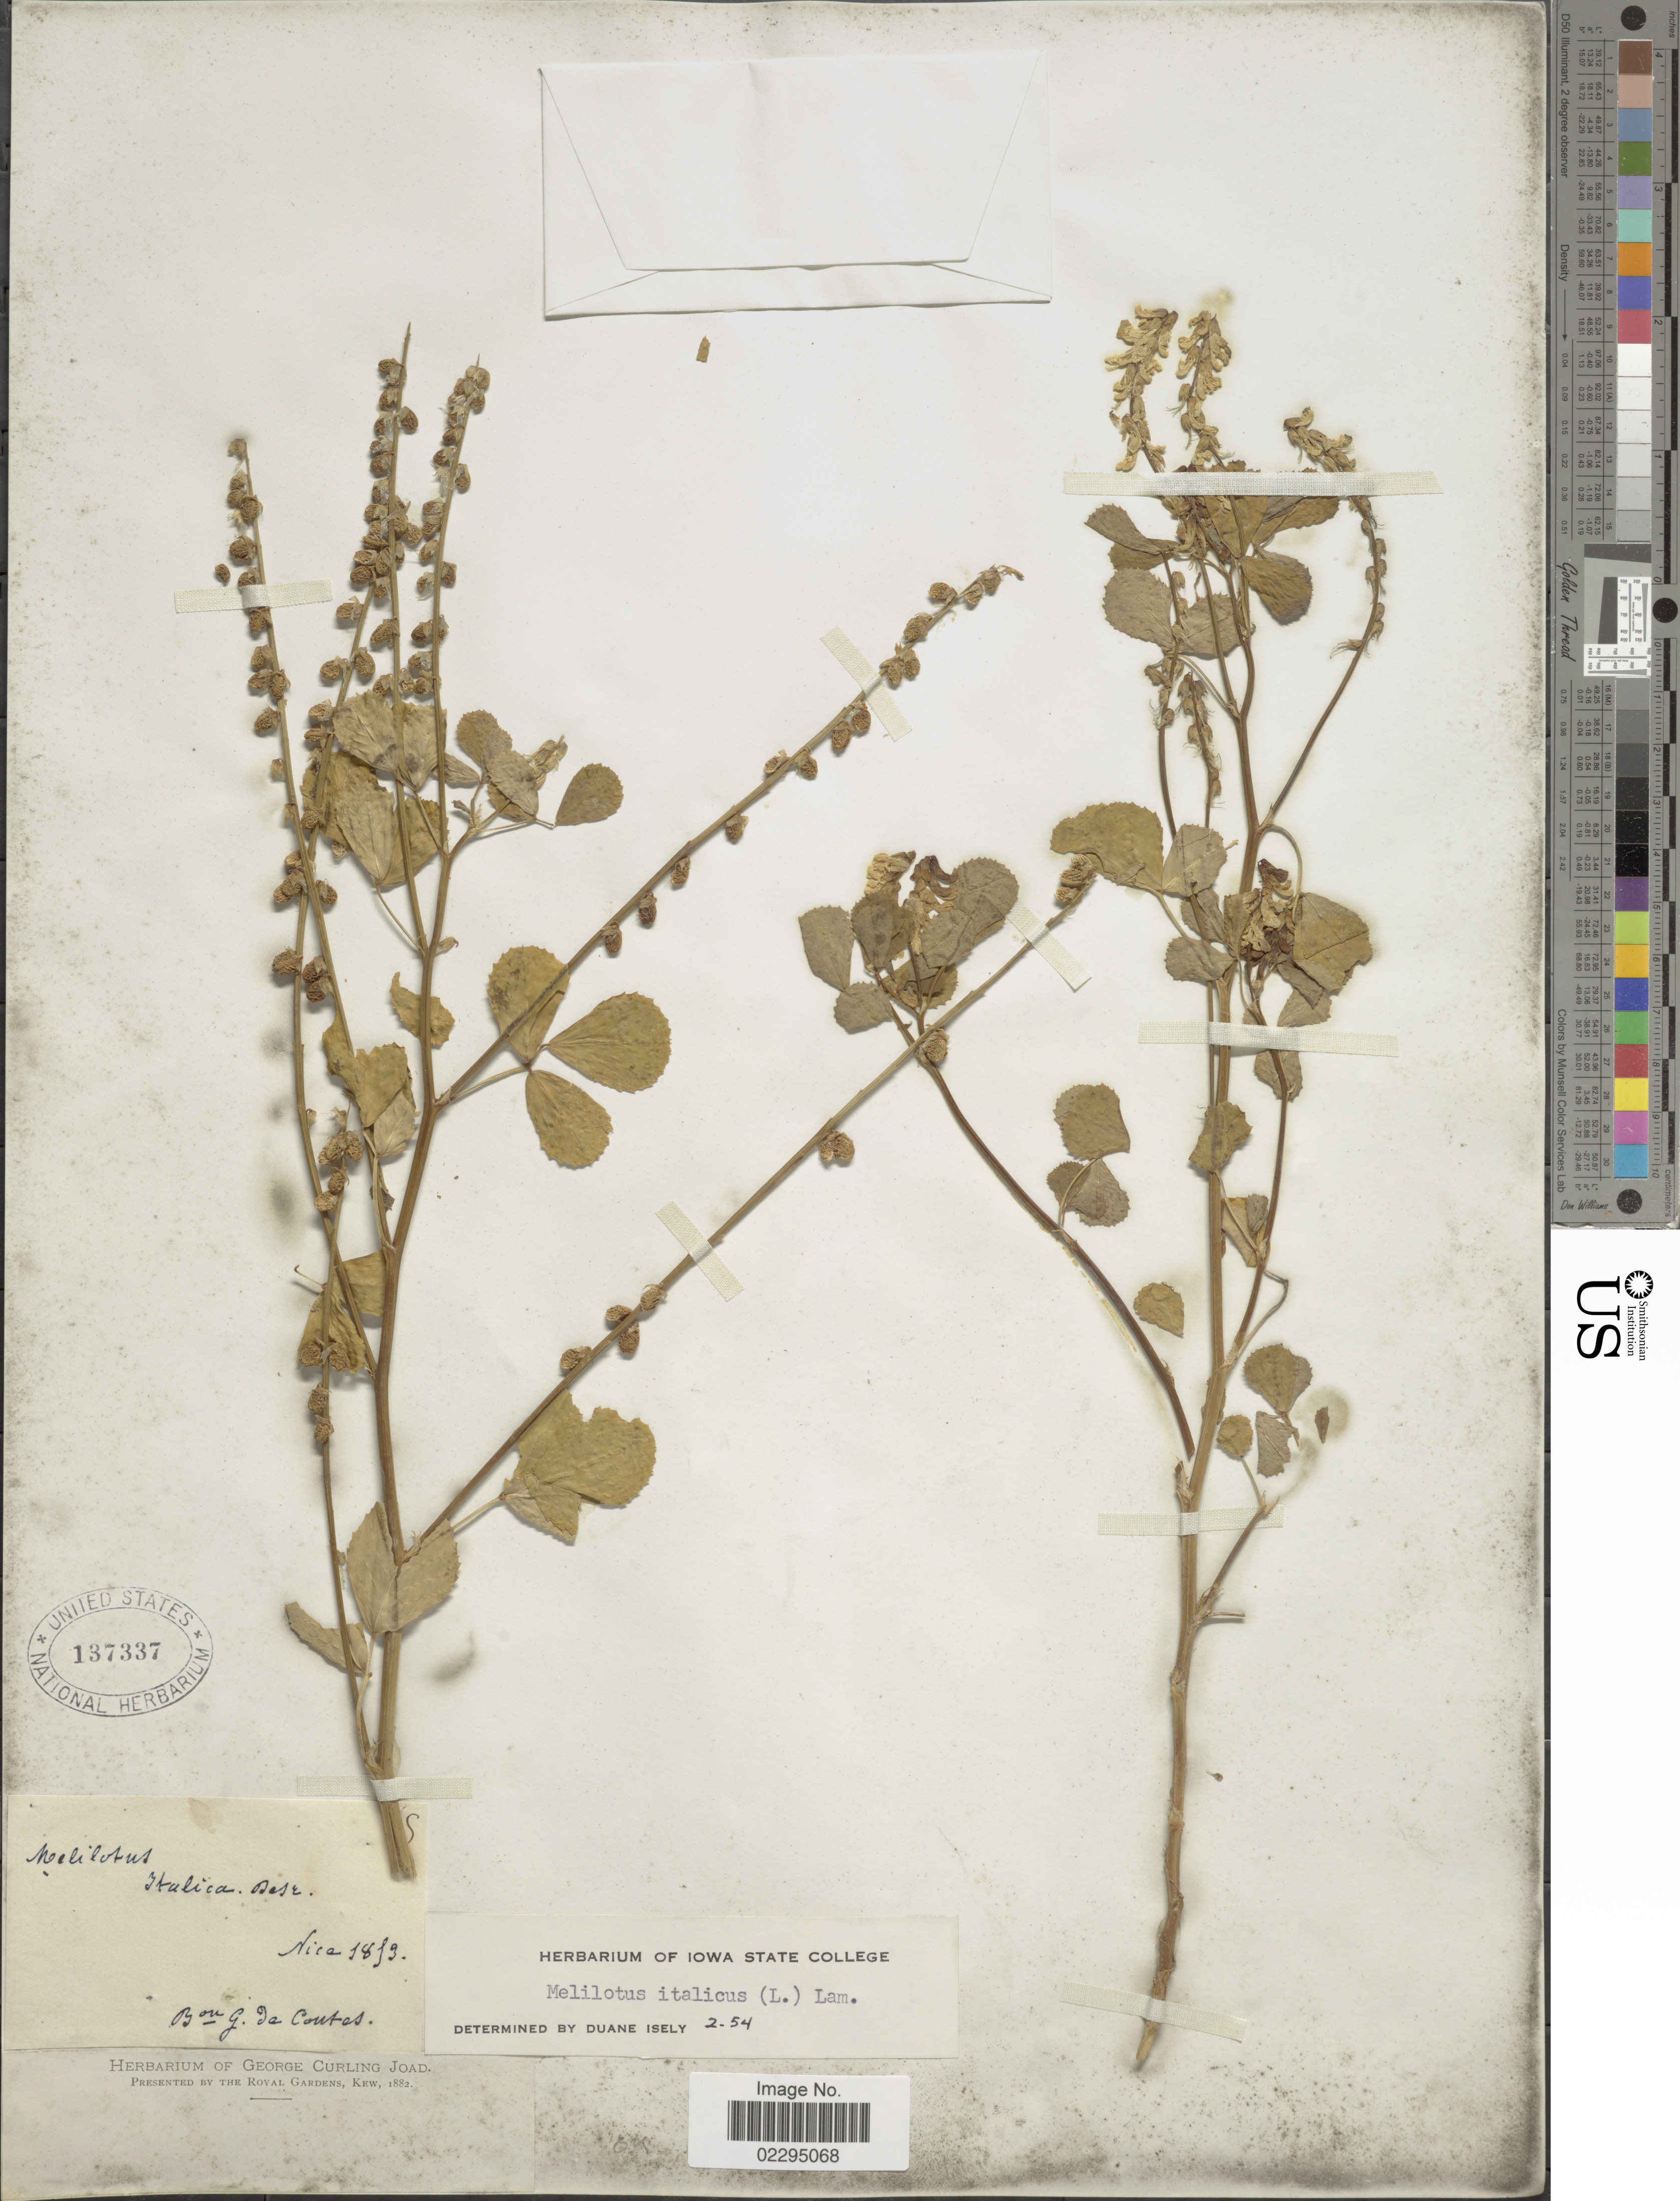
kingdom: Plantae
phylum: Tracheophyta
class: Magnoliopsida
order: Fabales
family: Fabaceae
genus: Melilotus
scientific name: Melilotus italicus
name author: (L.) Lam.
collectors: G. de Contes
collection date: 1879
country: Italy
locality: Italica Desr. [interpreted]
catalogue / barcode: US 137337